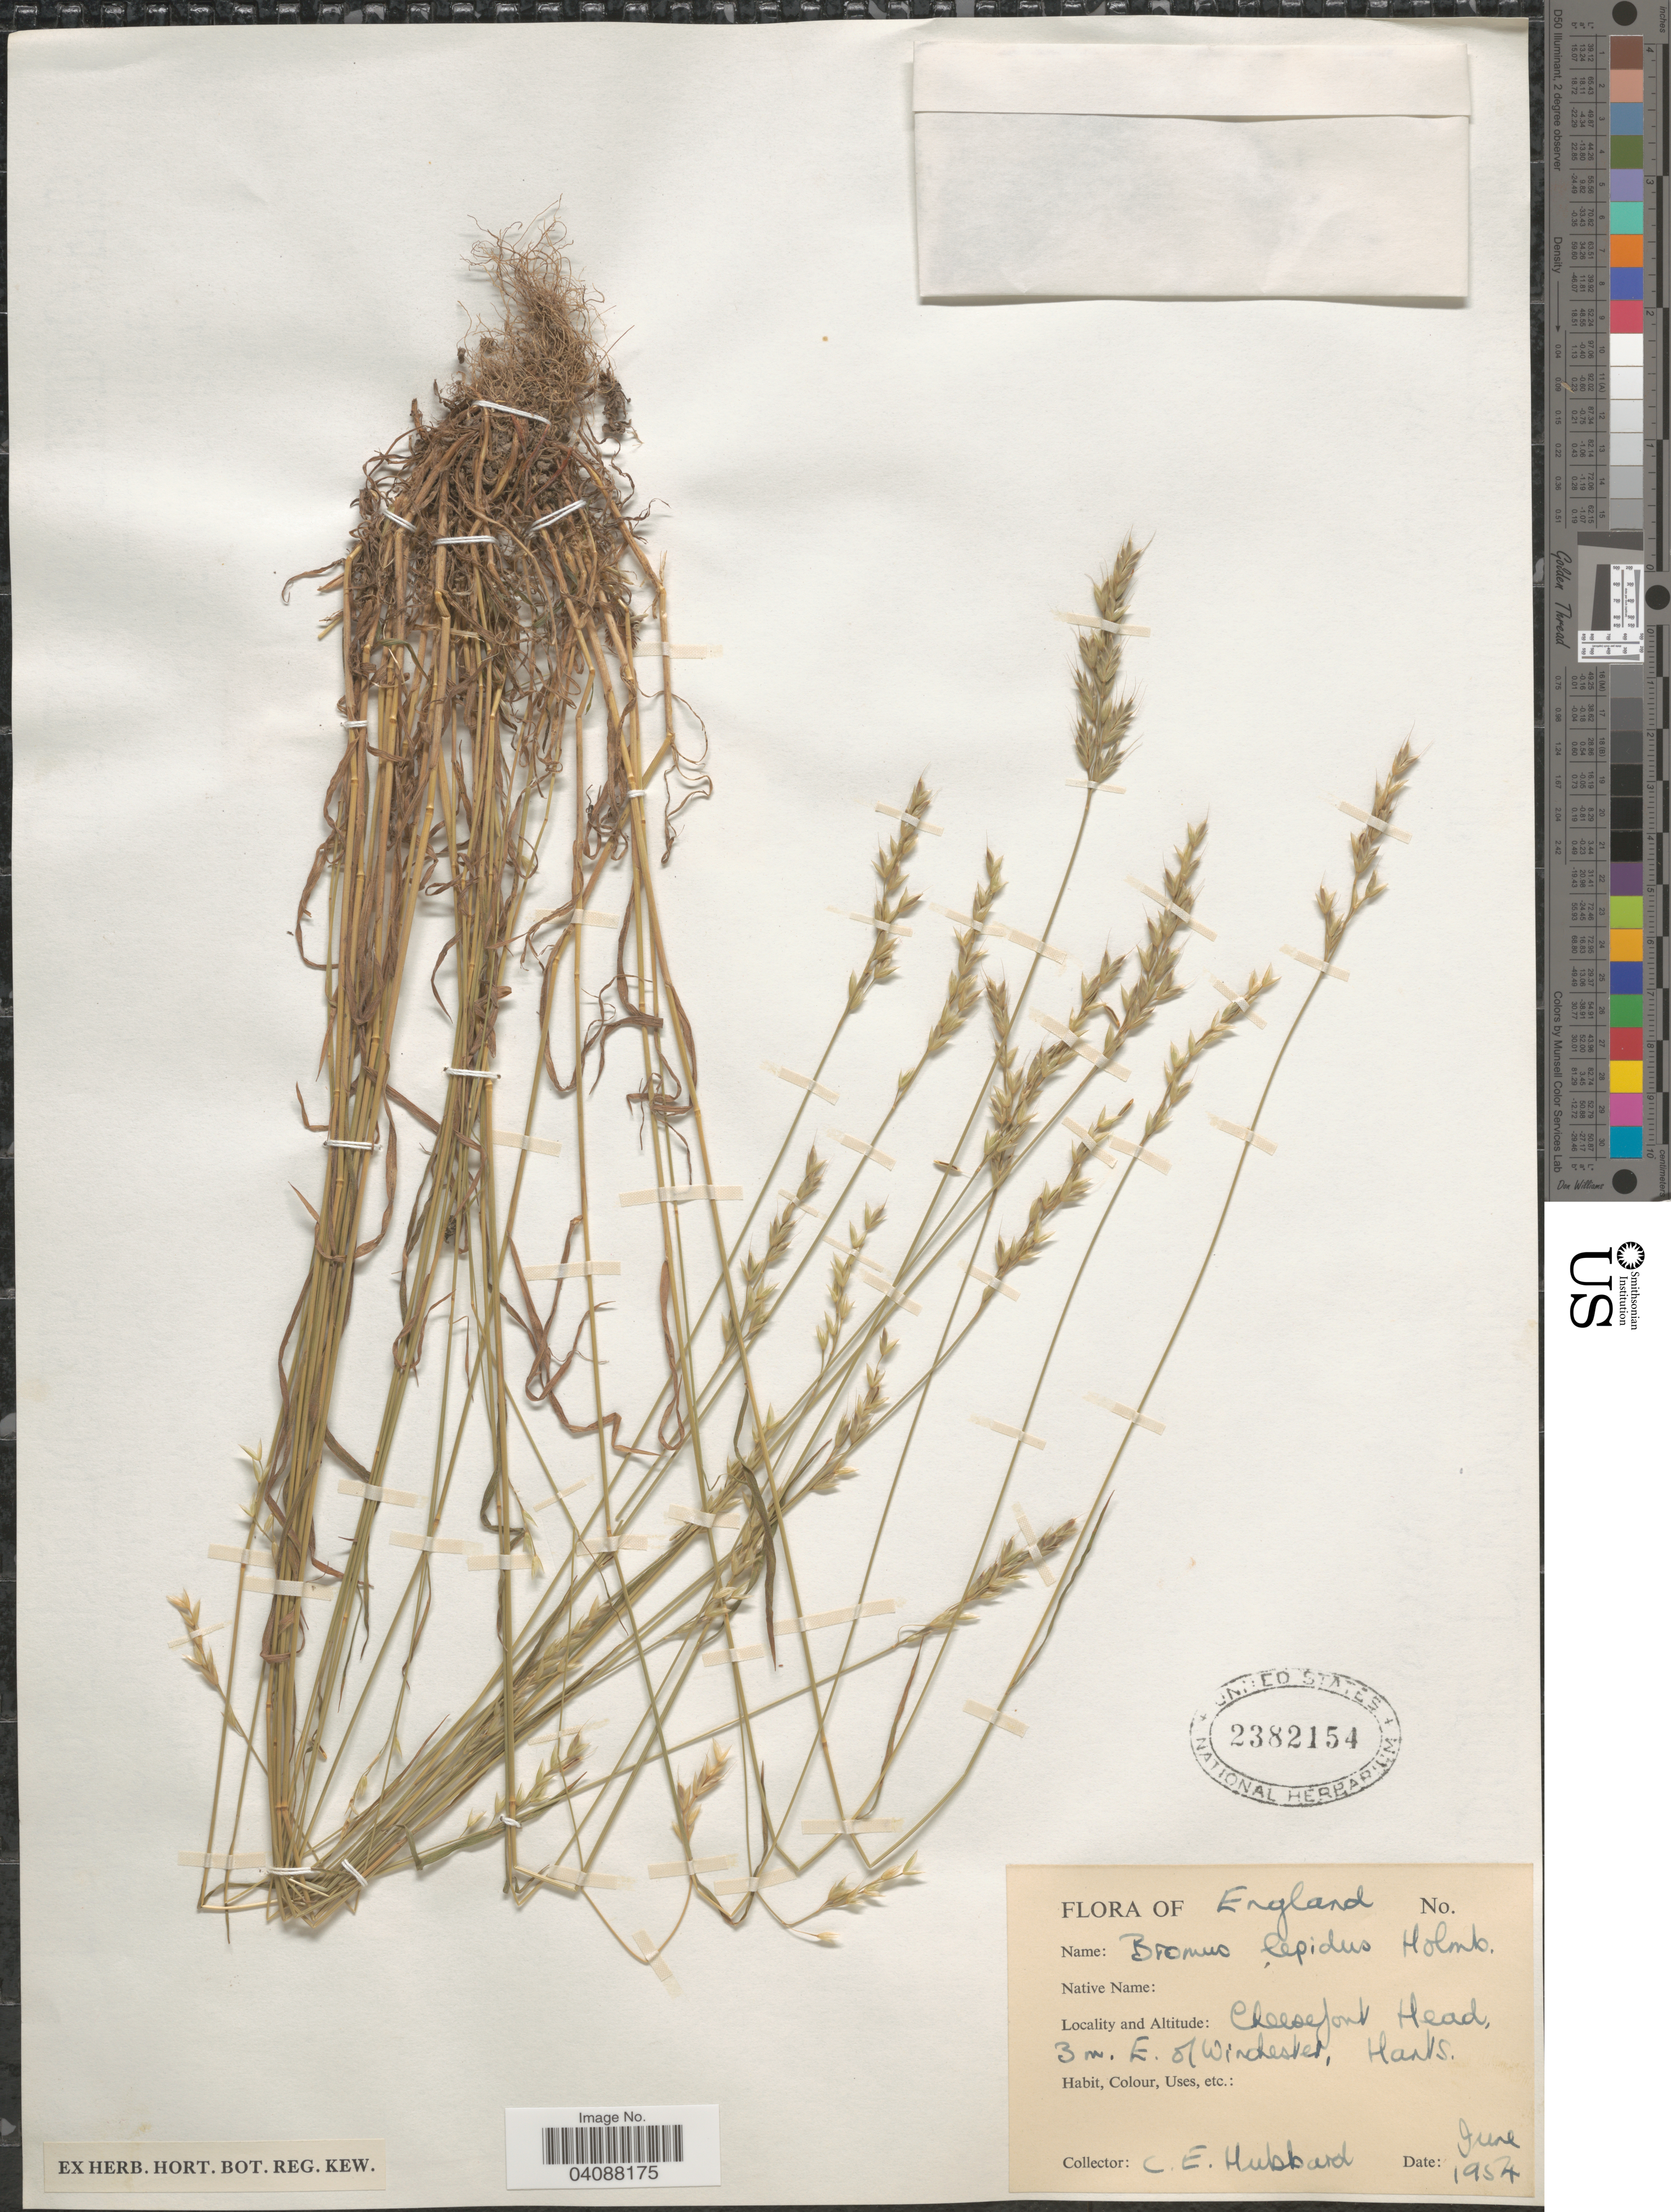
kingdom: Plantae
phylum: Tracheophyta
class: Liliopsida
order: Poales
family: Poaceae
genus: Bromus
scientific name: Bromus lepidus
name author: Holmberg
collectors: C. E. Hubbard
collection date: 1954-06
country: United Kingdom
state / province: England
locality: Cheesefoot Head, 3 m. E. of Winchester, Hamps.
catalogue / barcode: US 2382154